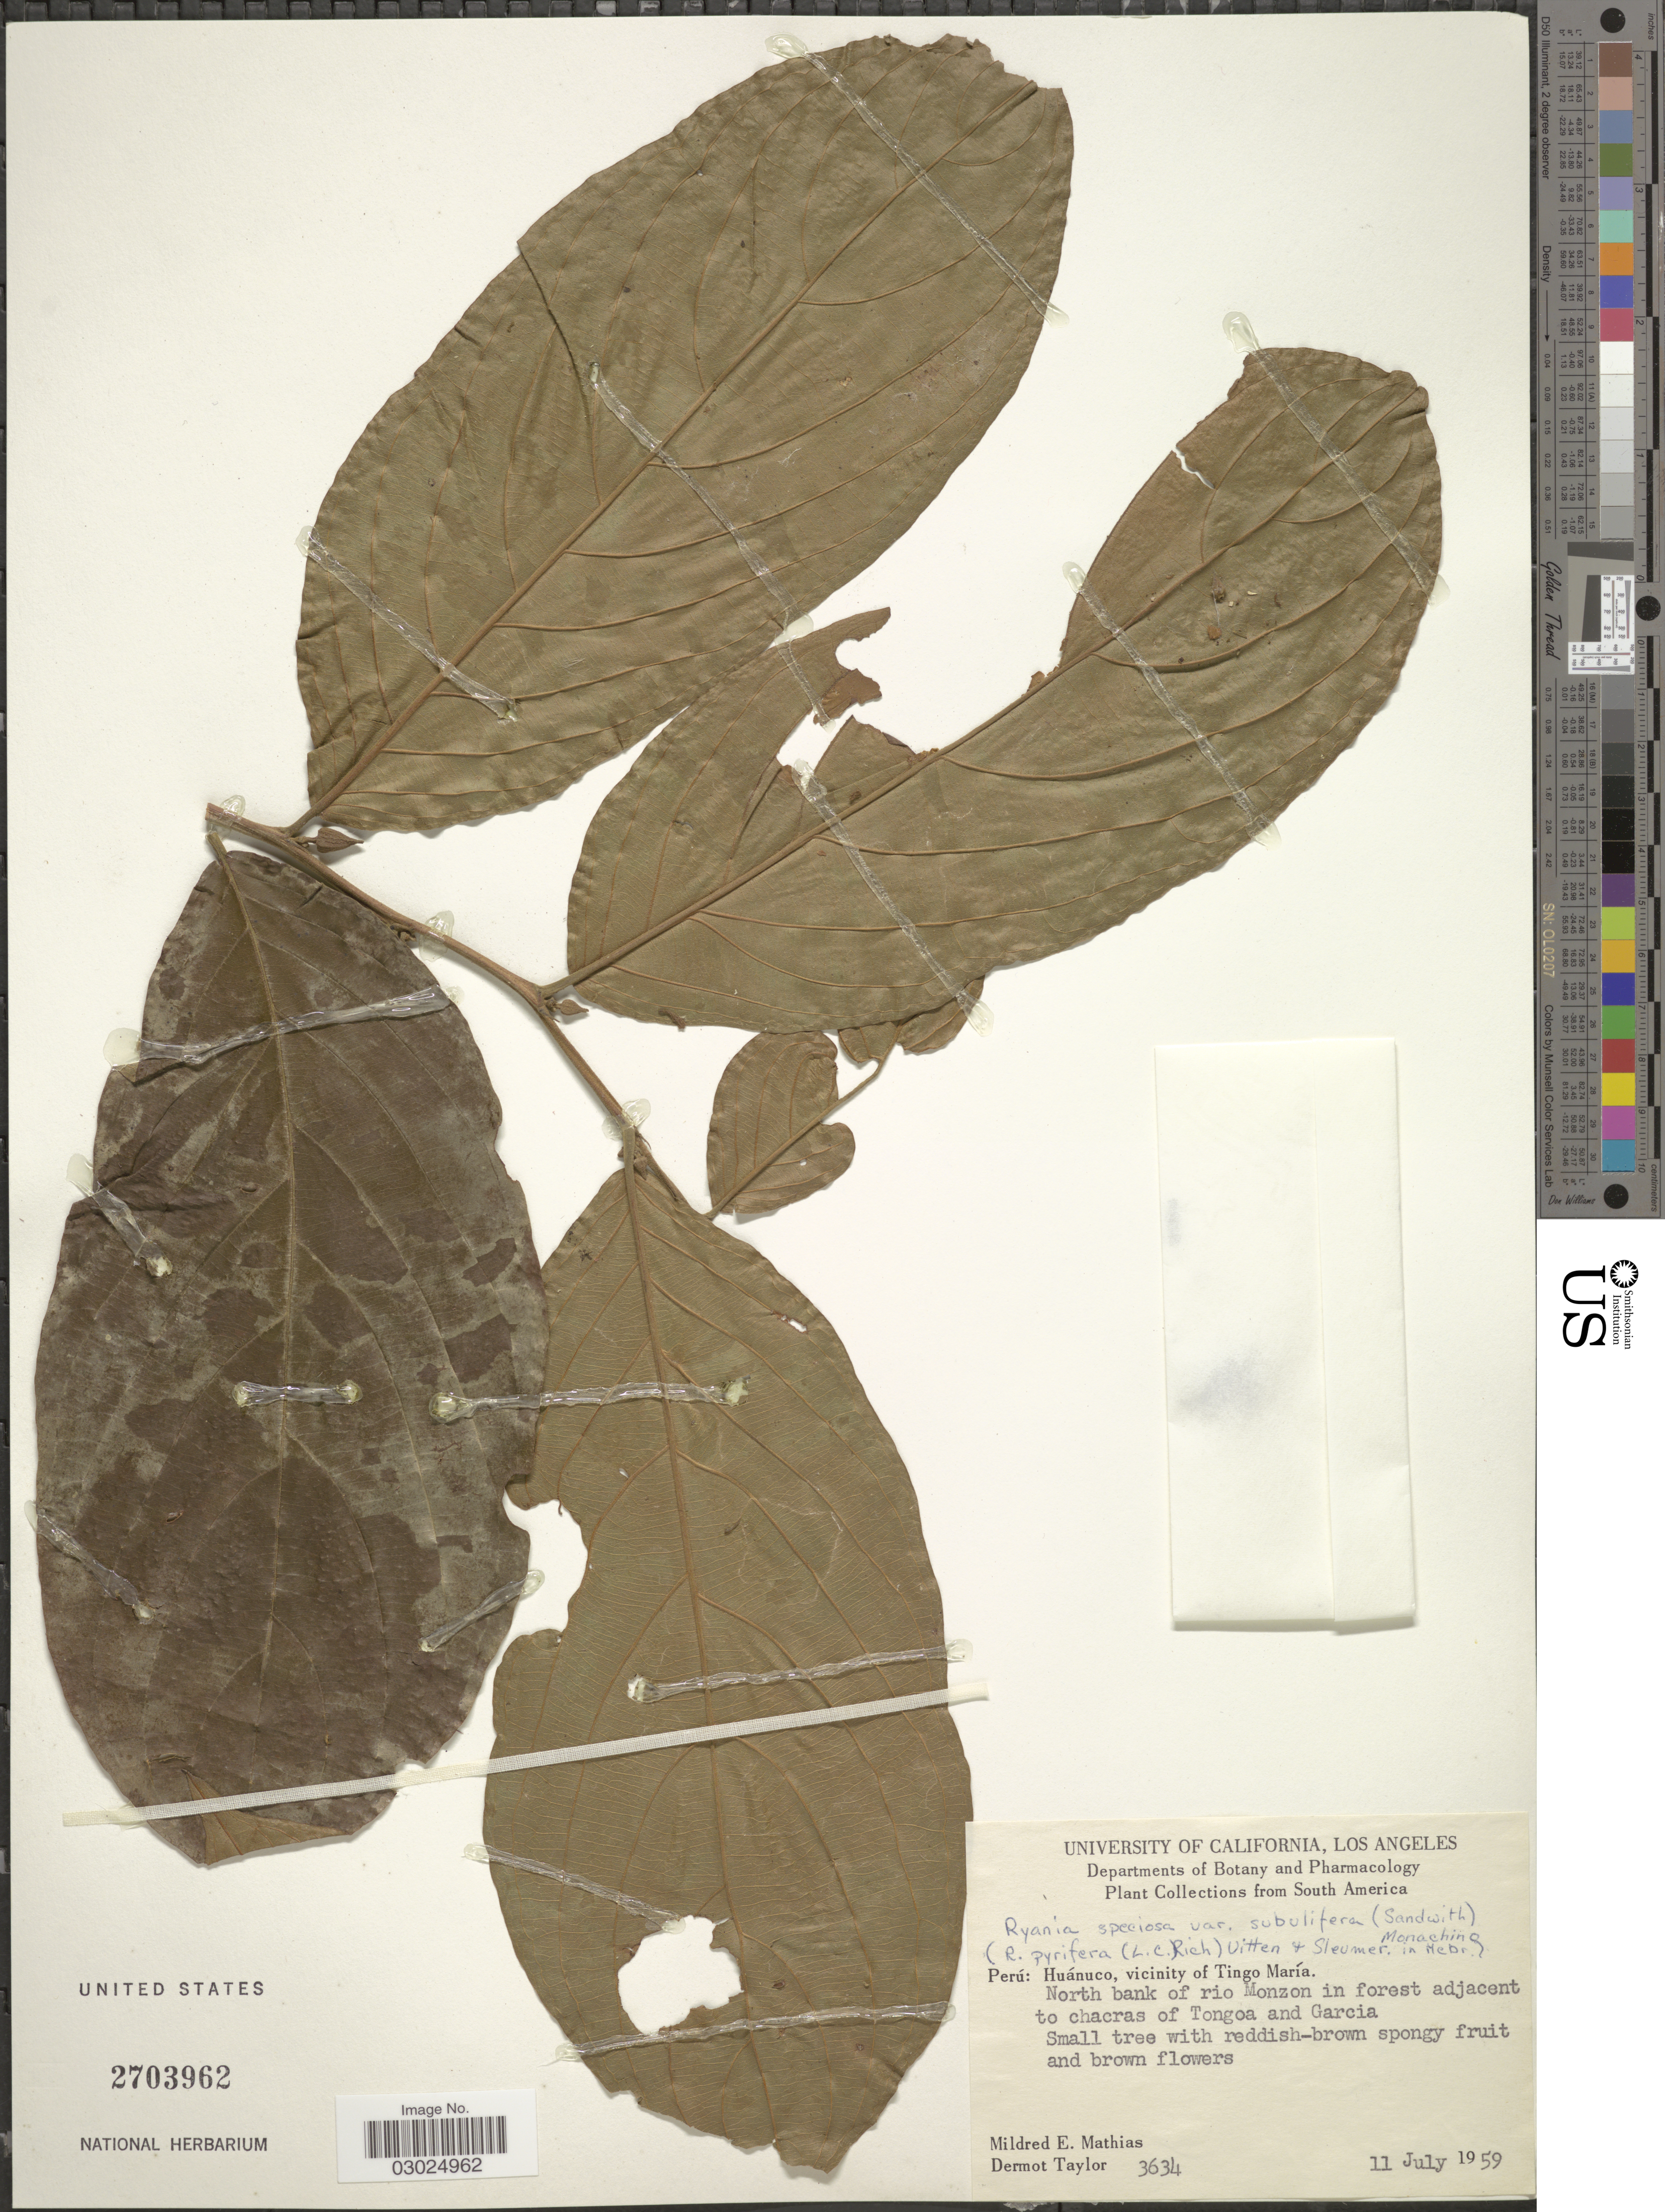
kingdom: Plantae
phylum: Tracheophyta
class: Magnoliopsida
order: Malpighiales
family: Salicaceae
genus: Ryania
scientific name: Ryania speciosa var. subuliflora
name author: (Sandwith) Monach.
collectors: M. E. Mathias & D. Taylor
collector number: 3634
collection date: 1959-07-11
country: Peru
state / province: Huánuco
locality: Huánuco, vicinity of Tingo María. North bank of rio Monzon in forest adjacent to chacras of Tongoa and Garcia.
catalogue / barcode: US 2703962